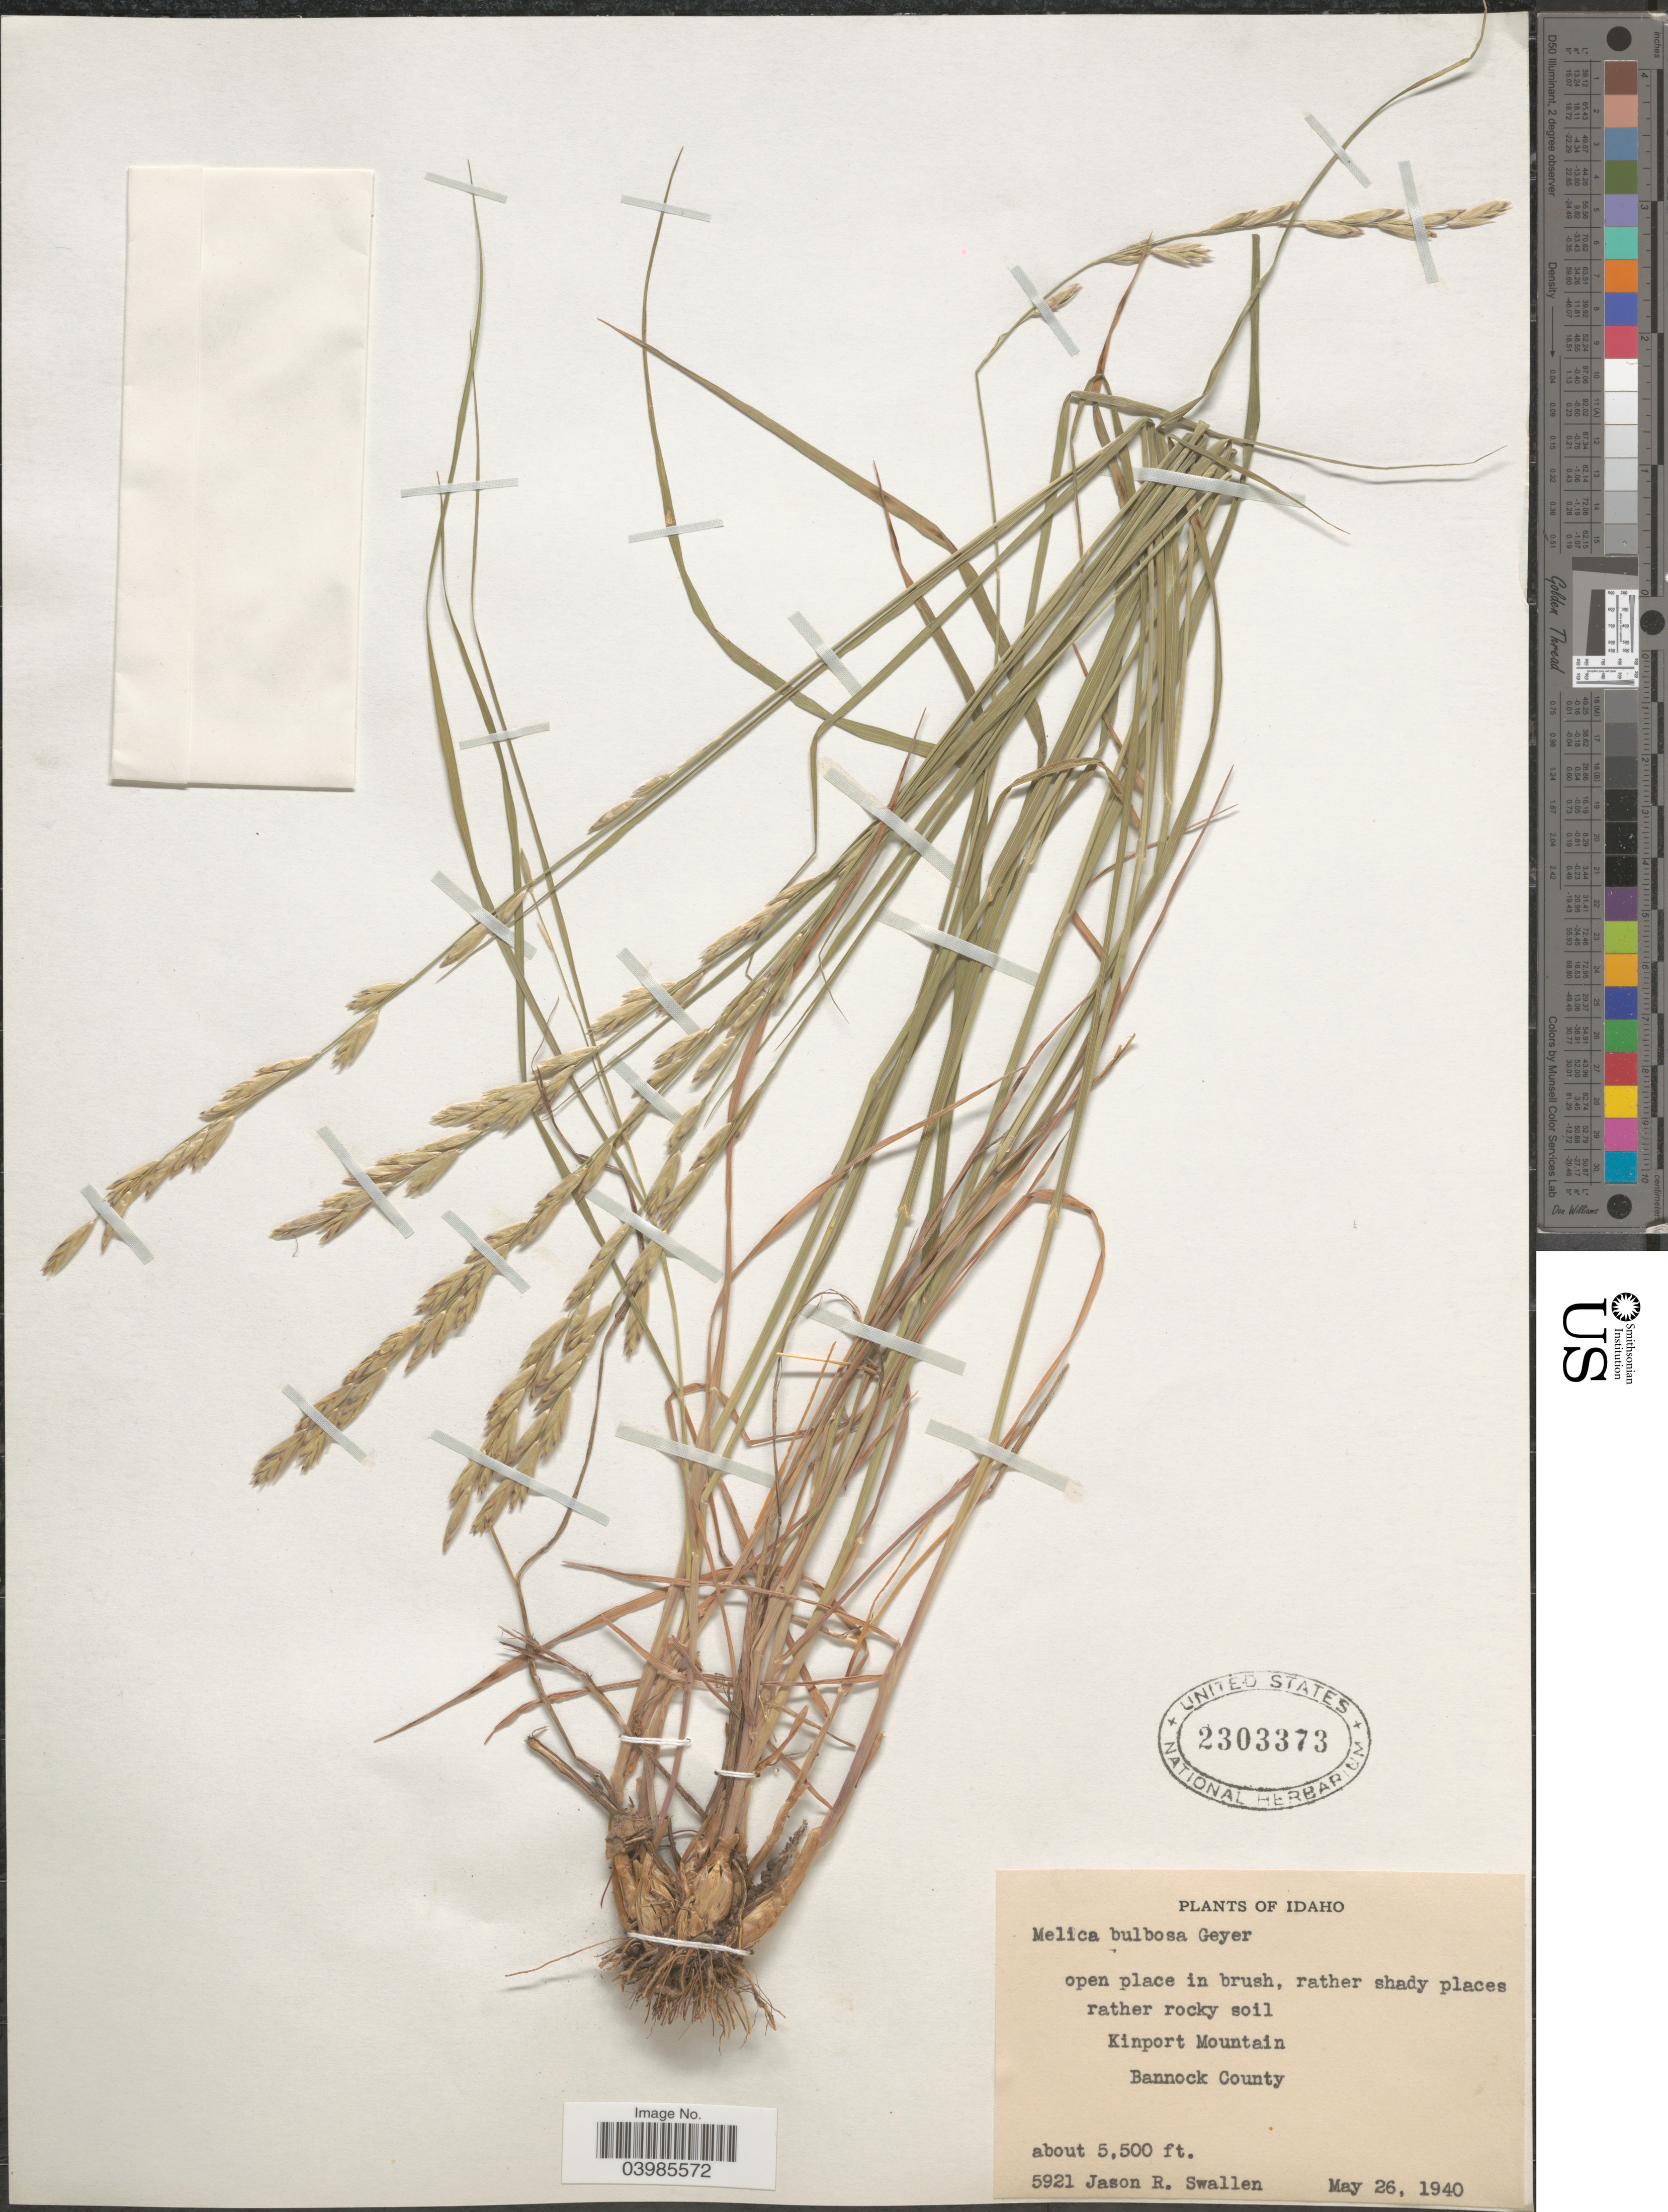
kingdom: Plantae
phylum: Tracheophyta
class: Liliopsida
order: Poales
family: Poaceae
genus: Melica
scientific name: Melica bulbosa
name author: Geyer ex Porter & J.M. Coult.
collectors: J. R. Swallen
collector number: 5921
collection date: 1940-05-26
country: United States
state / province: Idaho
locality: Kinport Mountain. Bannock County.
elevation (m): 1676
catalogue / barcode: US 2303373